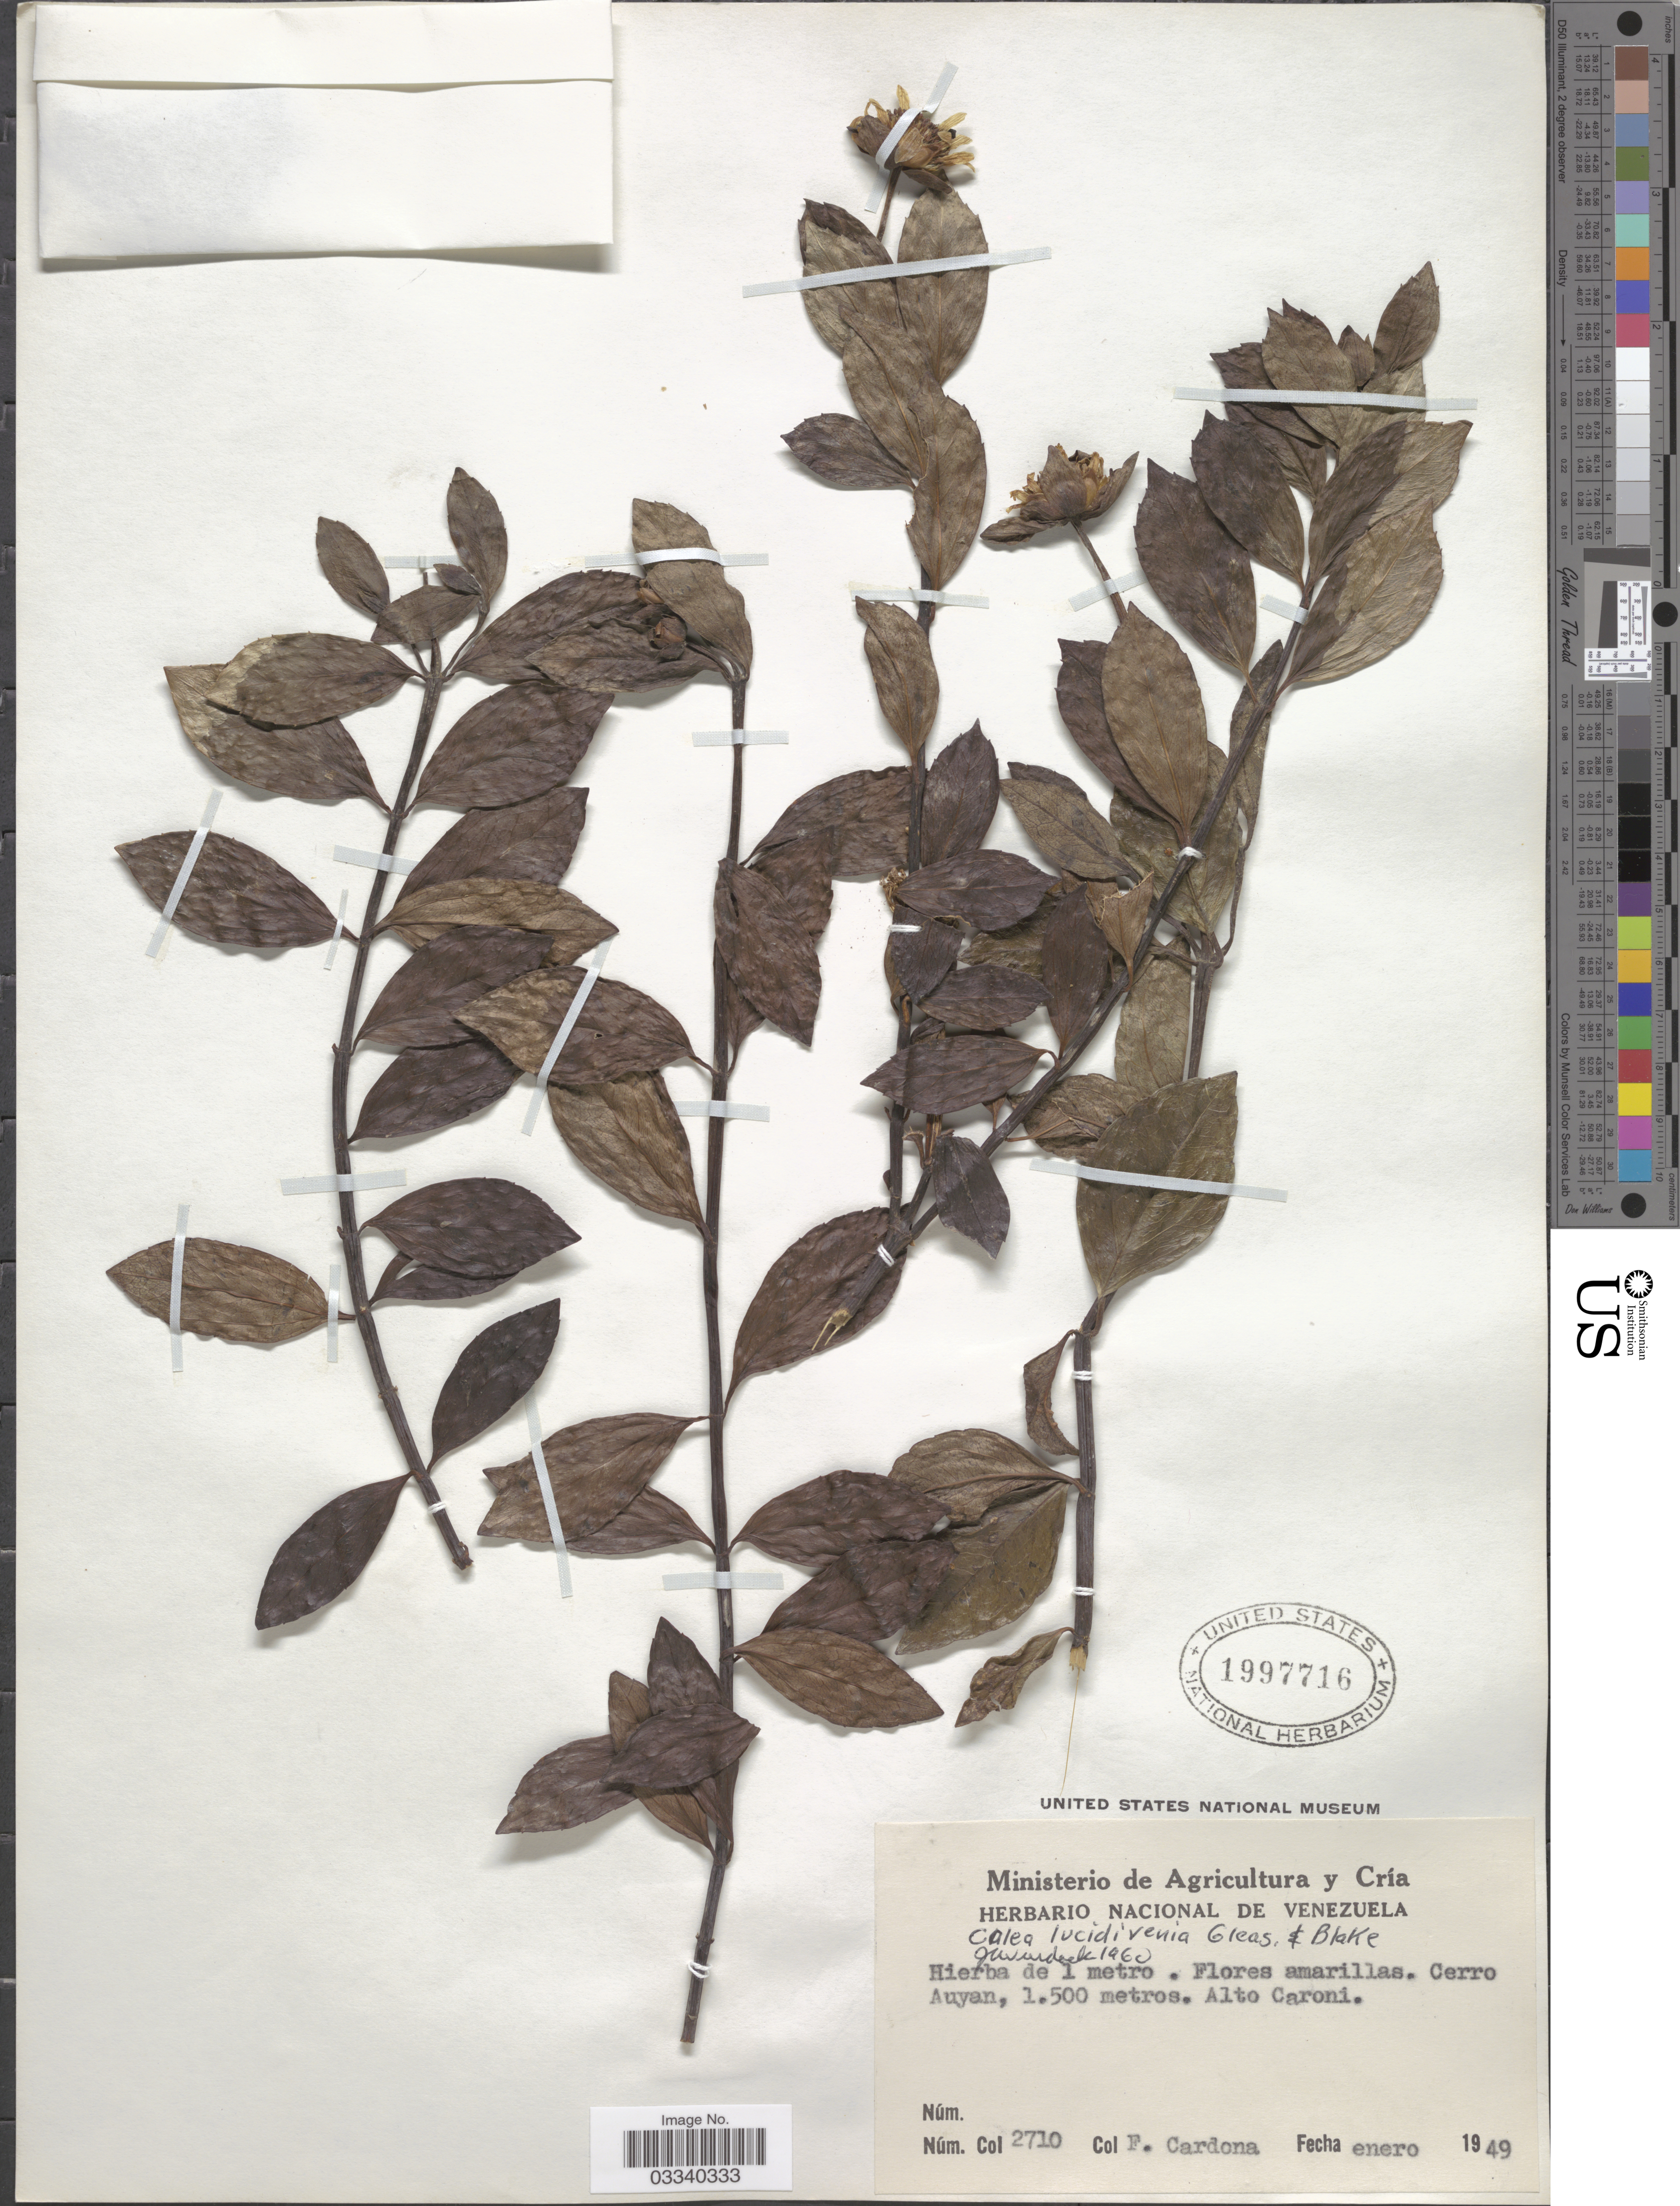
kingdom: Plantae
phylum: Tracheophyta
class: Magnoliopsida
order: Asterales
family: Asteraceae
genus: Calea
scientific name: Calea lucidivenia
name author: Gleason & S.F. Blake in Gleason & Killip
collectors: F. Cardona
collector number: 2710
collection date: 1949-01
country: Venezuela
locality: Cerro Auyan. Alto Caroni.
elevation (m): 1500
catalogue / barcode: US 1997716